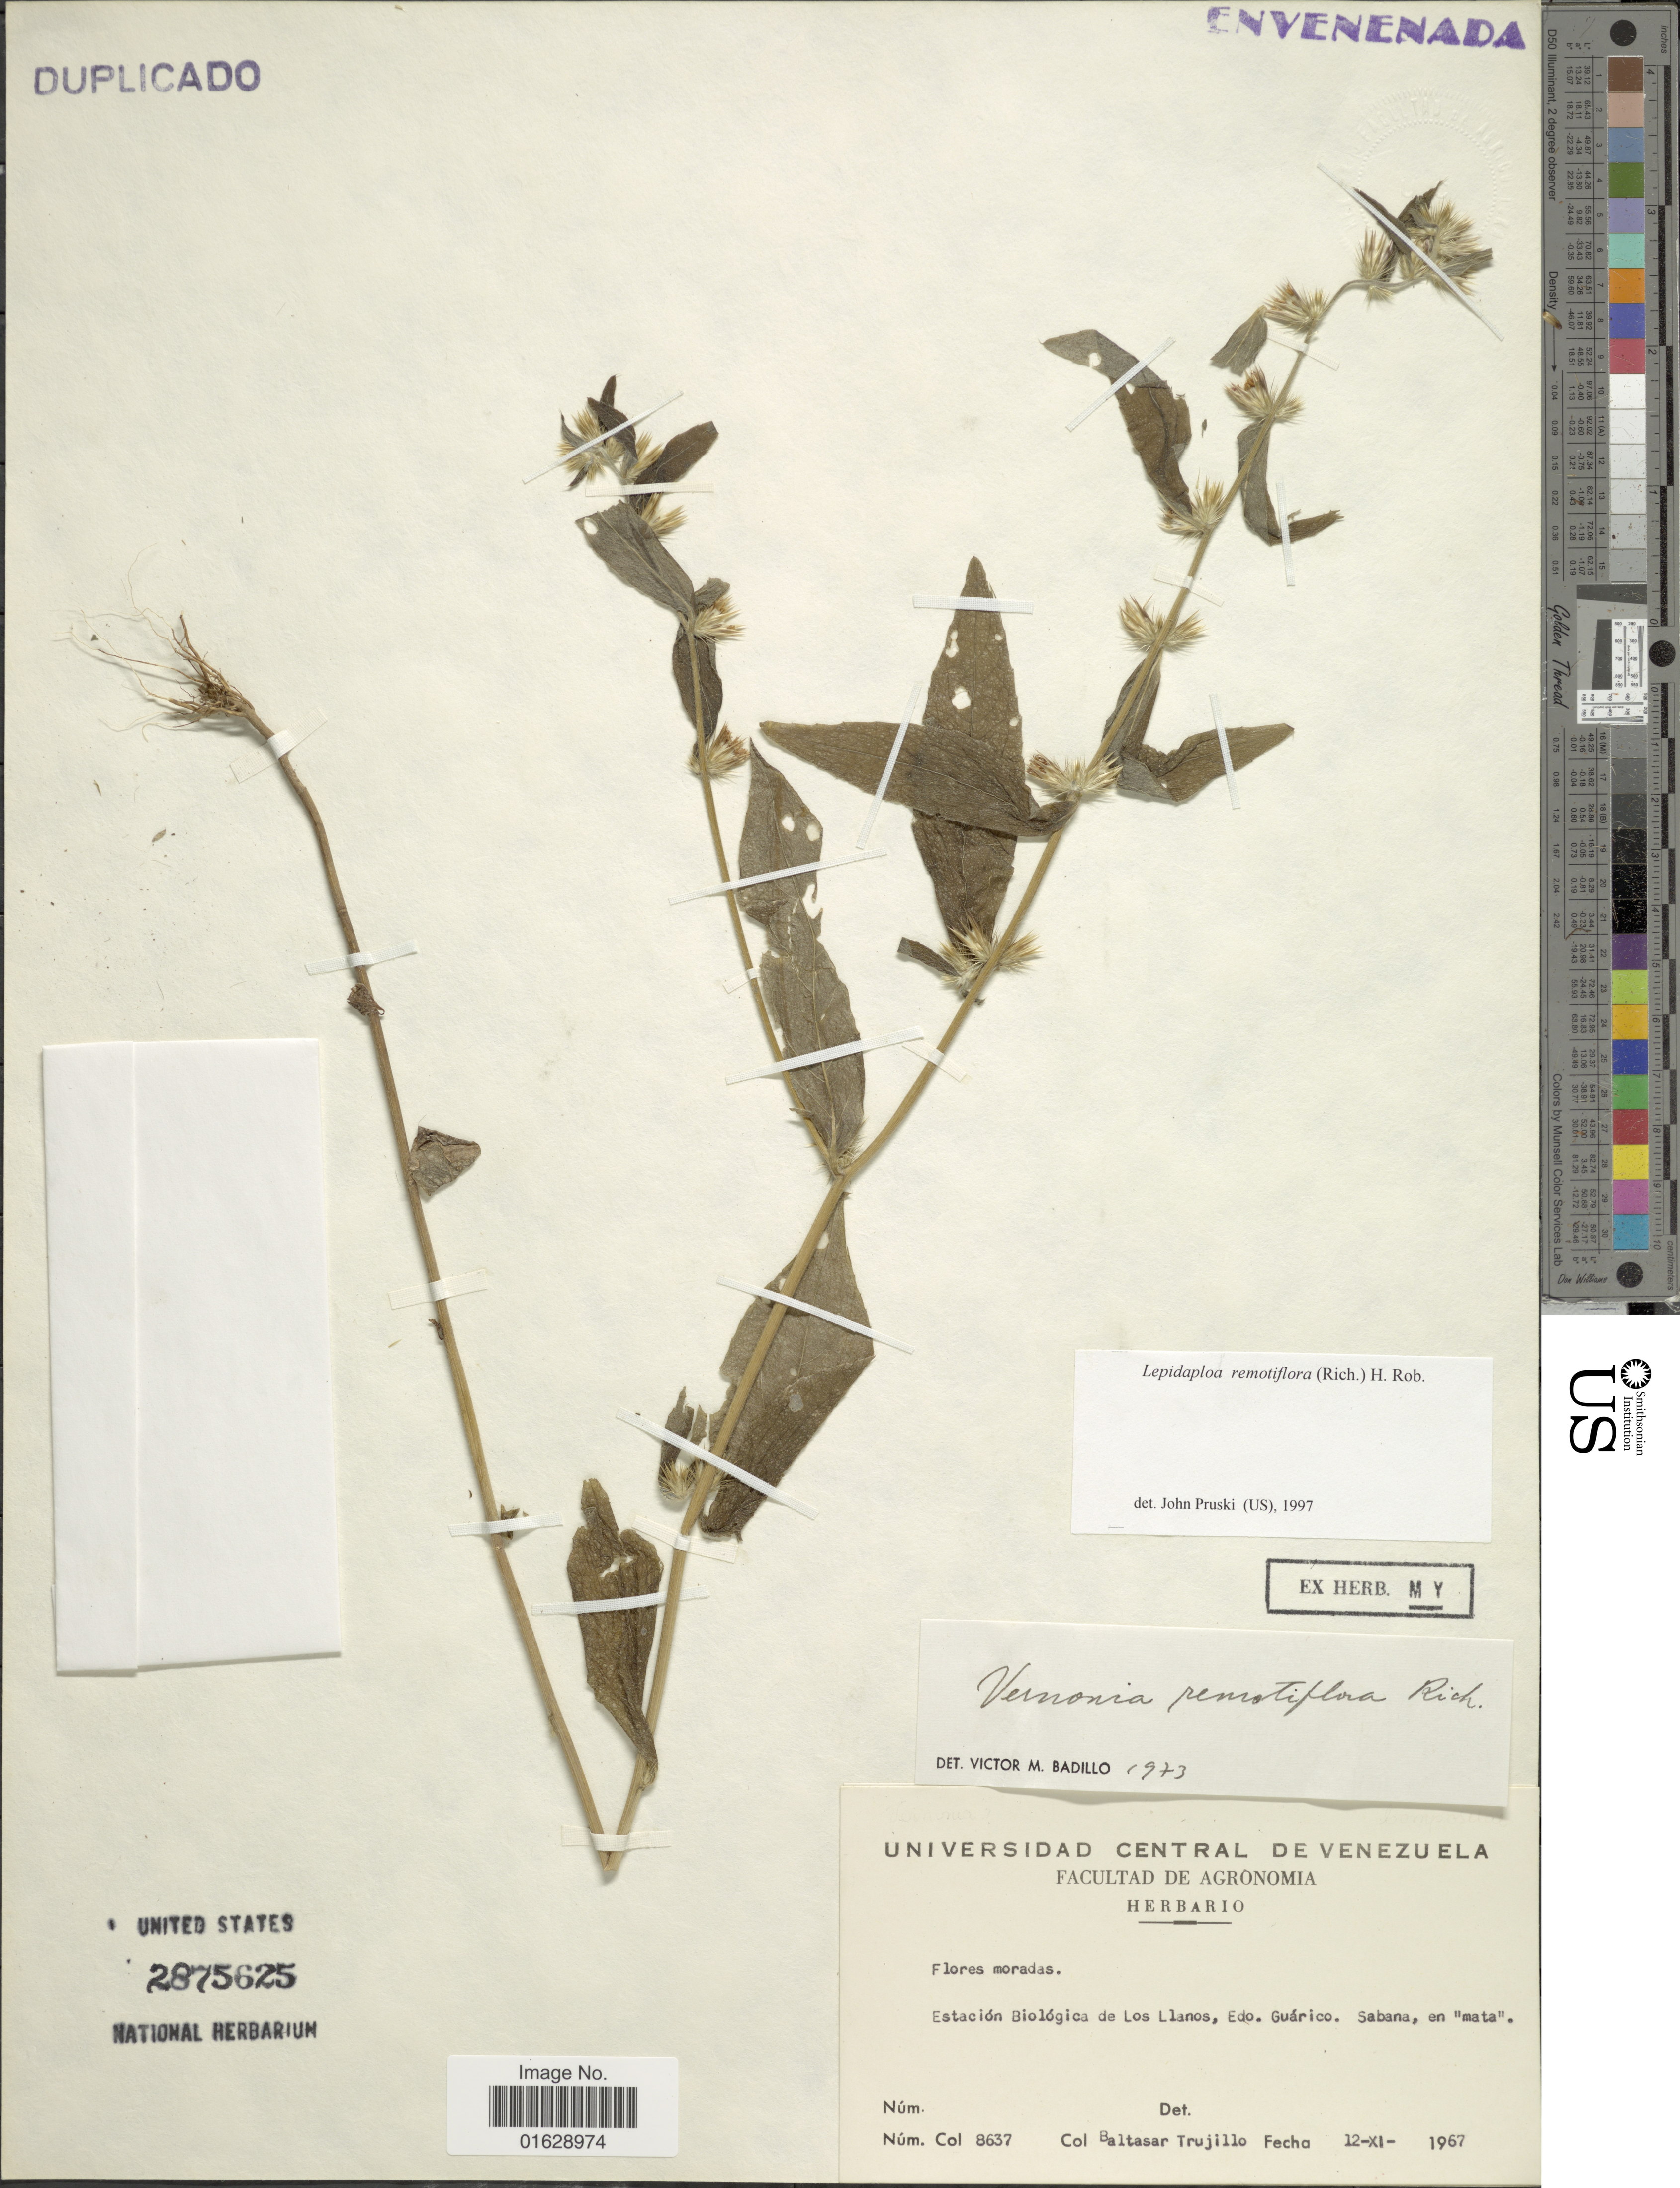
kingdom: Plantae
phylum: Tracheophyta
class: Magnoliopsida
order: Asterales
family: Asteraceae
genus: Lepidaploa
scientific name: Lepidaploa remotiflora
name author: (Rich.) H. Rob.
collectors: B. Trujillo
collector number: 8637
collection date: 1967-11-12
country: Venezuela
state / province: Guárico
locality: Estacion Biologica de los Llanos, Edo. Guarico. Sabana, en 'mata'.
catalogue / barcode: US 2875625